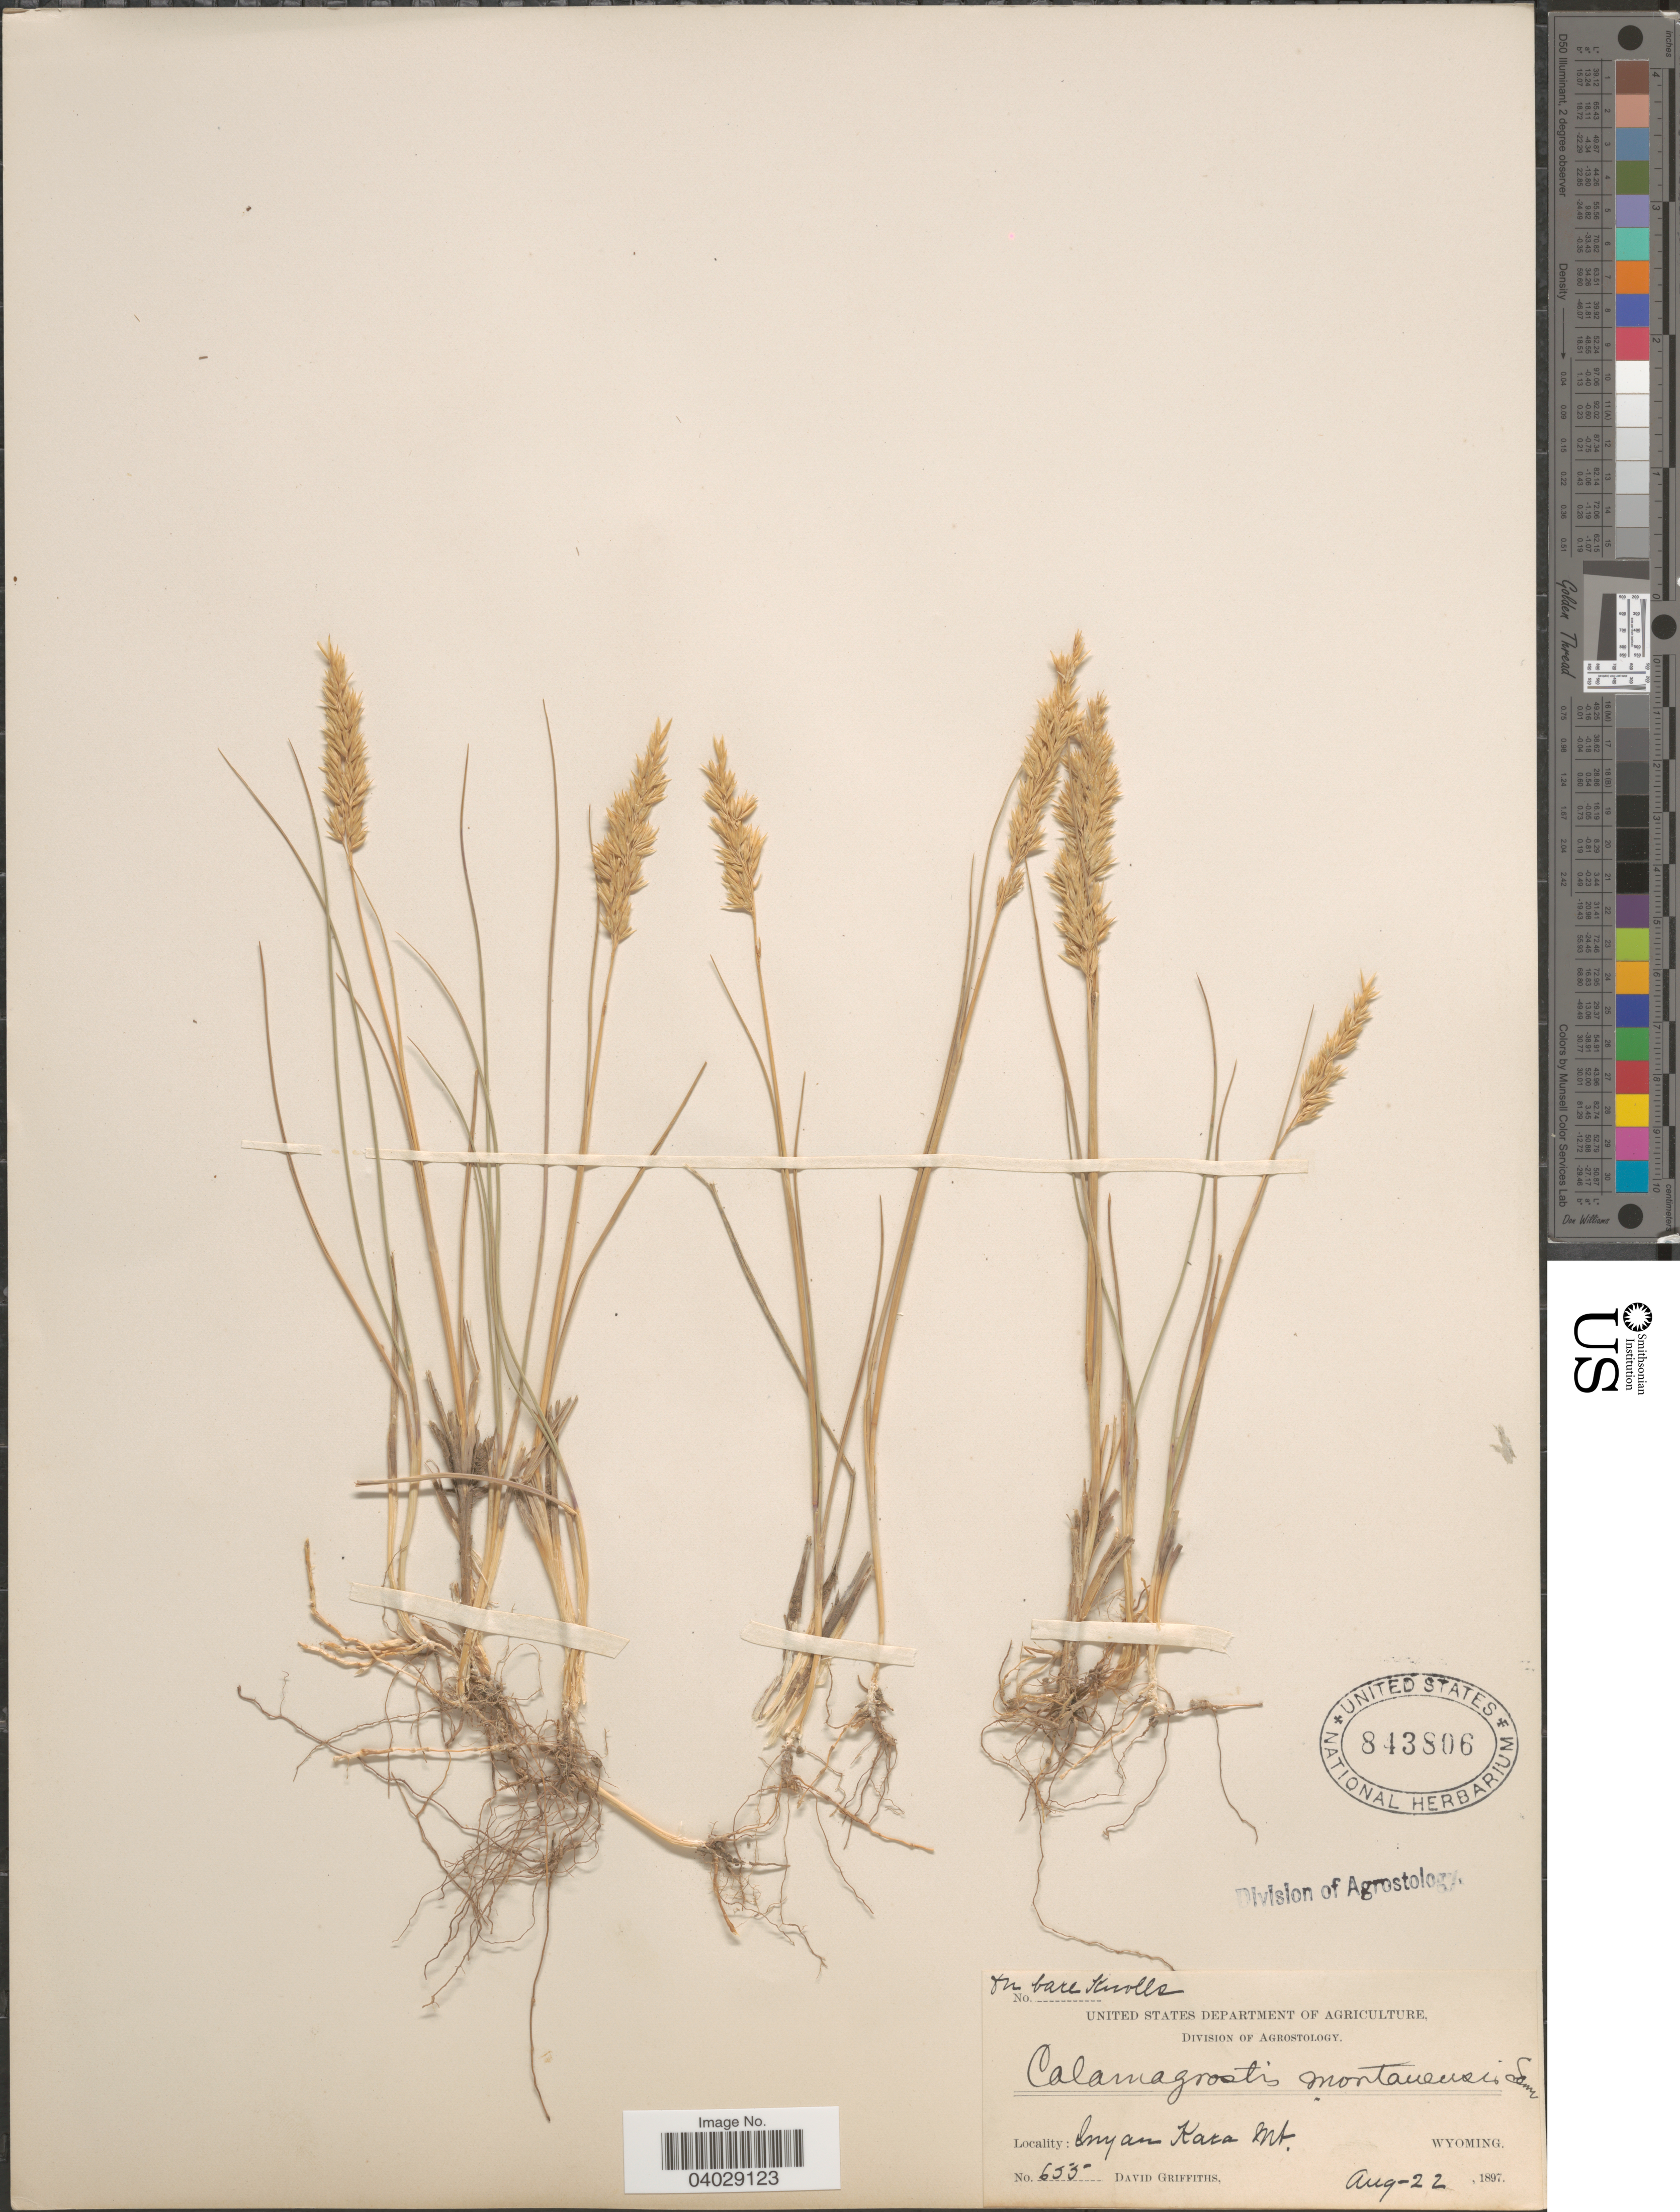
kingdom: Plantae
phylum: Tracheophyta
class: Liliopsida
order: Poales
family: Poaceae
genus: Calamagrostis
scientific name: Calamagrostis montanensis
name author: Scribn. ex Vasey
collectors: D. Griffiths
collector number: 655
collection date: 1897-08-22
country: United States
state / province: Wyoming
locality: Inyan Kara Mt.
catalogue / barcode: US 843806